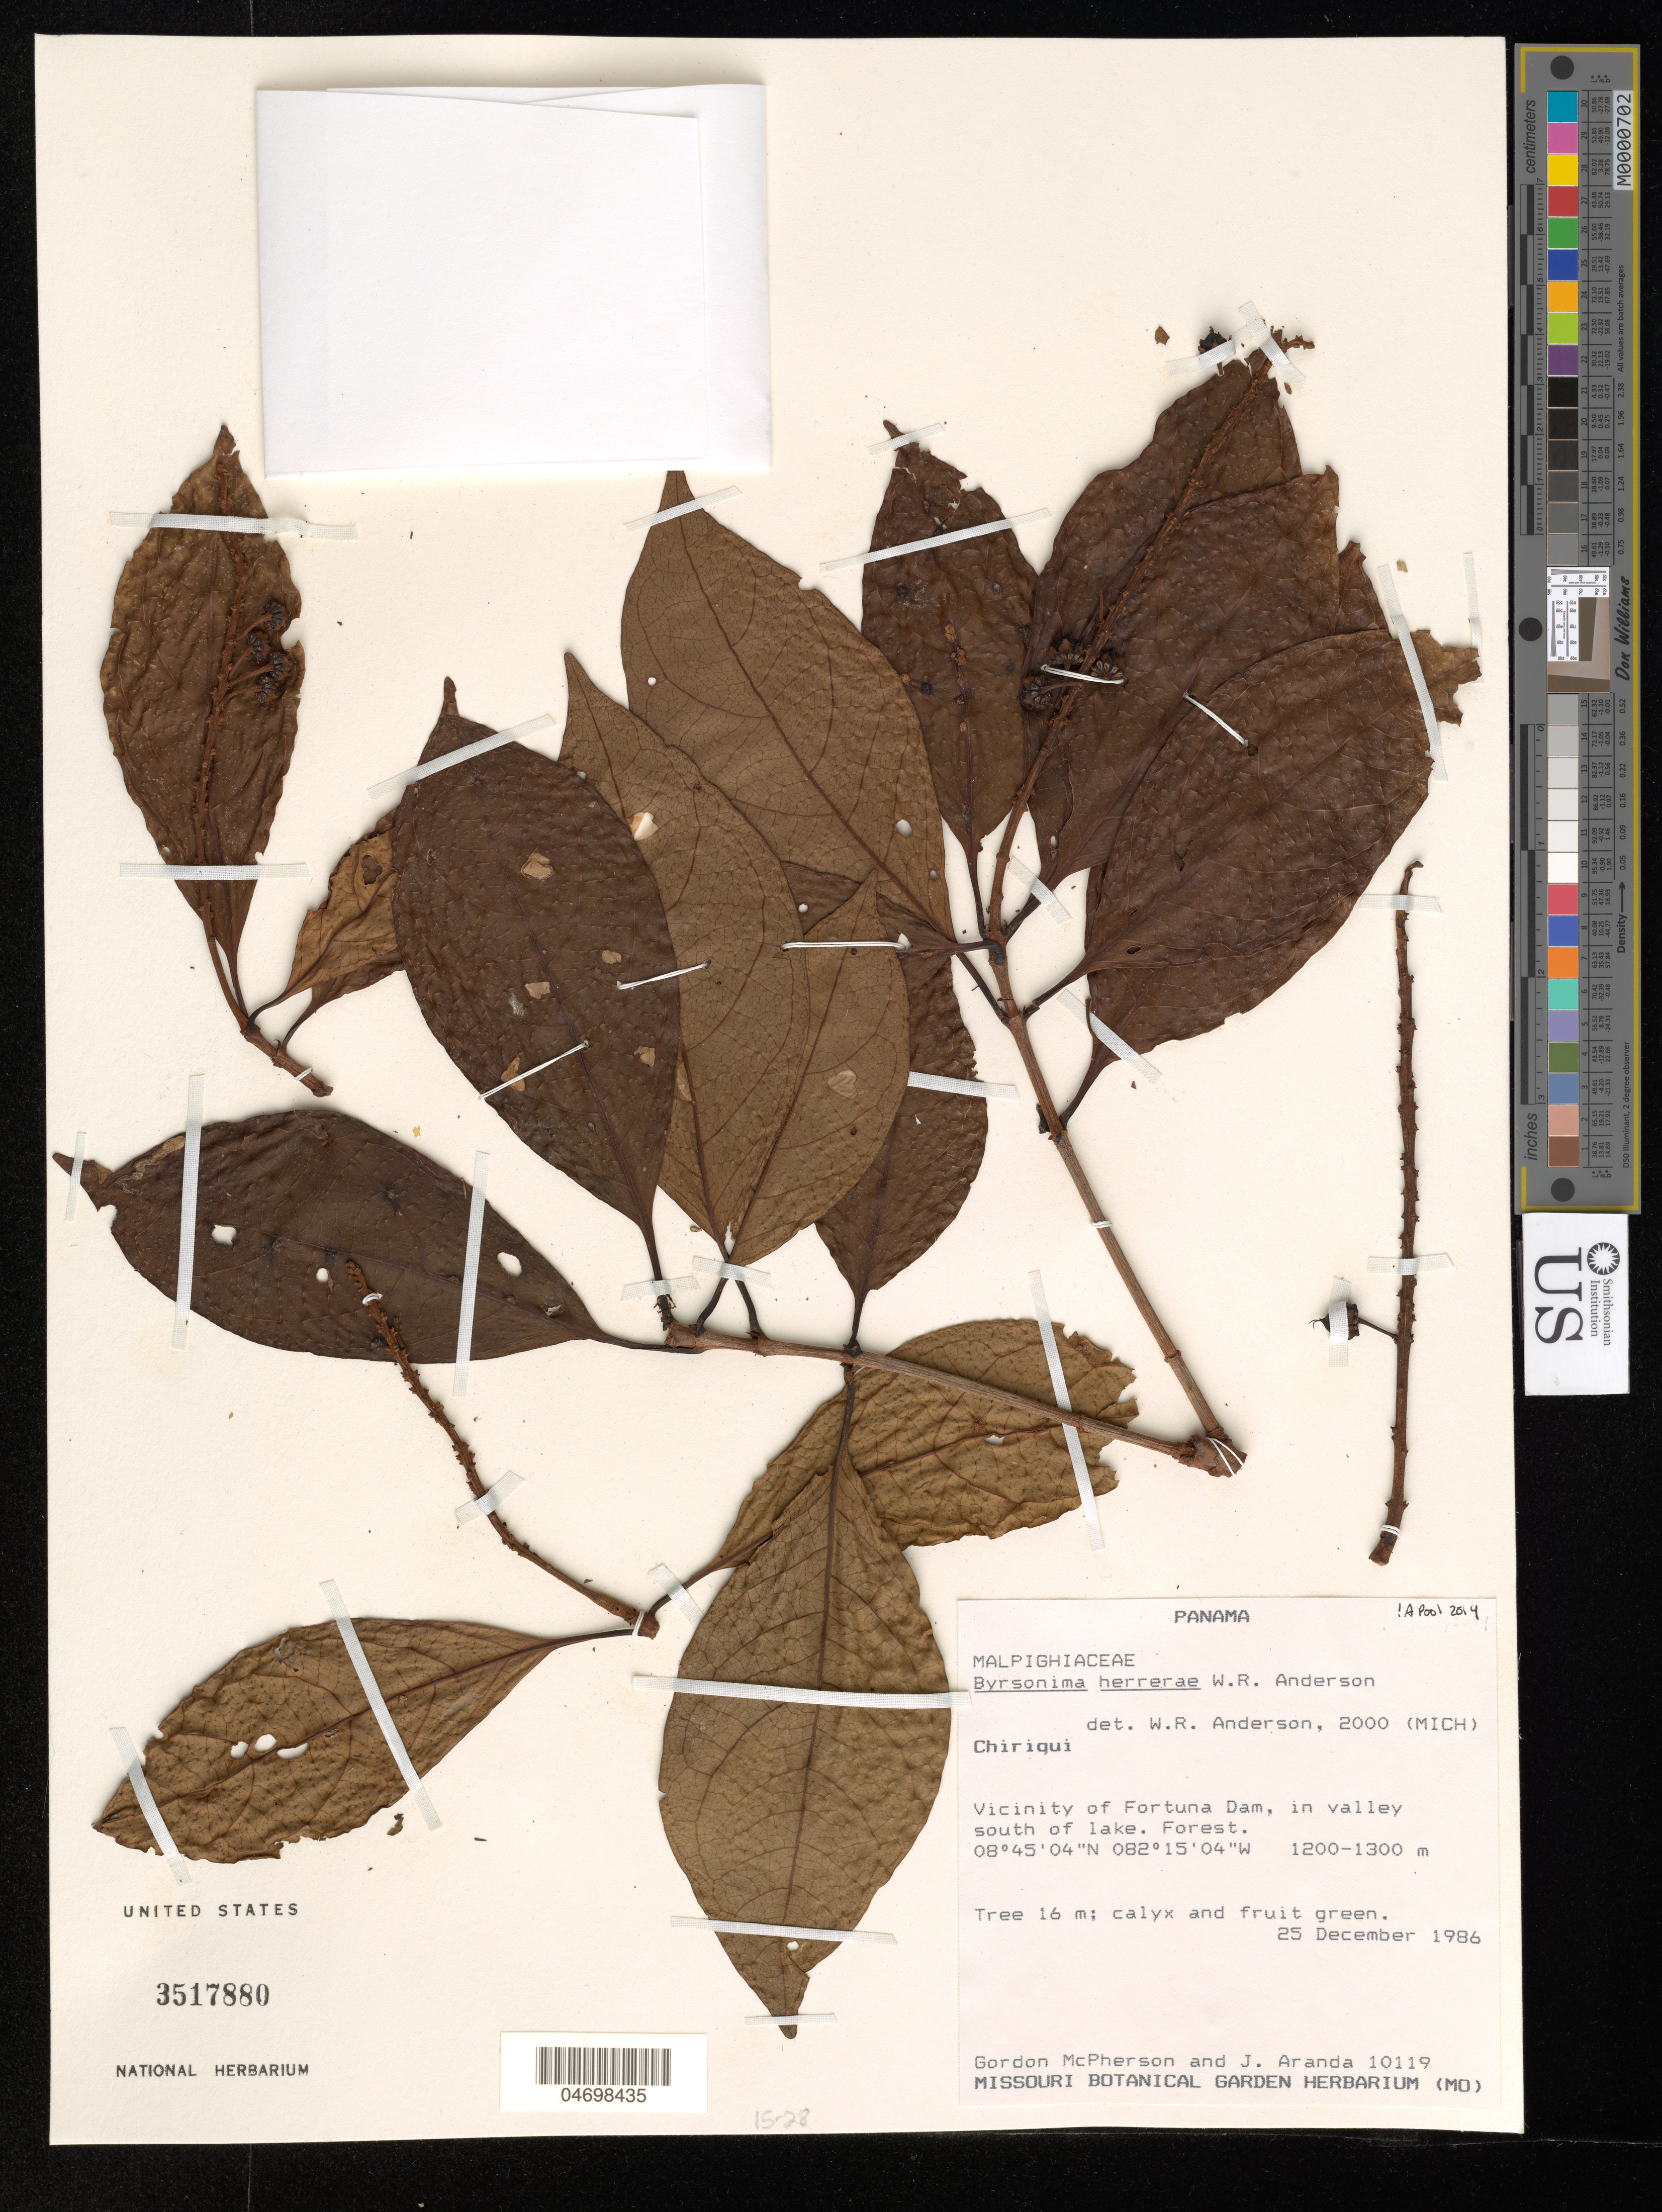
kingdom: Plantae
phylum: Tracheophyta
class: Magnoliopsida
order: Malpighiales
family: Malpighiaceae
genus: Byrsonima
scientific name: Byrsonima herrerae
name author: W.R. Anderson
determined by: Pool, A., (MO), Missouri Botanical Garden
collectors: G. D. McPherson & J. Aranda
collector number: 10119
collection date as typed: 25 Dec 1986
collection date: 1986-12-25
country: Panama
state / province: Chiriquí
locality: Vicinity of Fortuna Dam, in Valley S of lake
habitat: Forest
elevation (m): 1200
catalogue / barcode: US 3517880